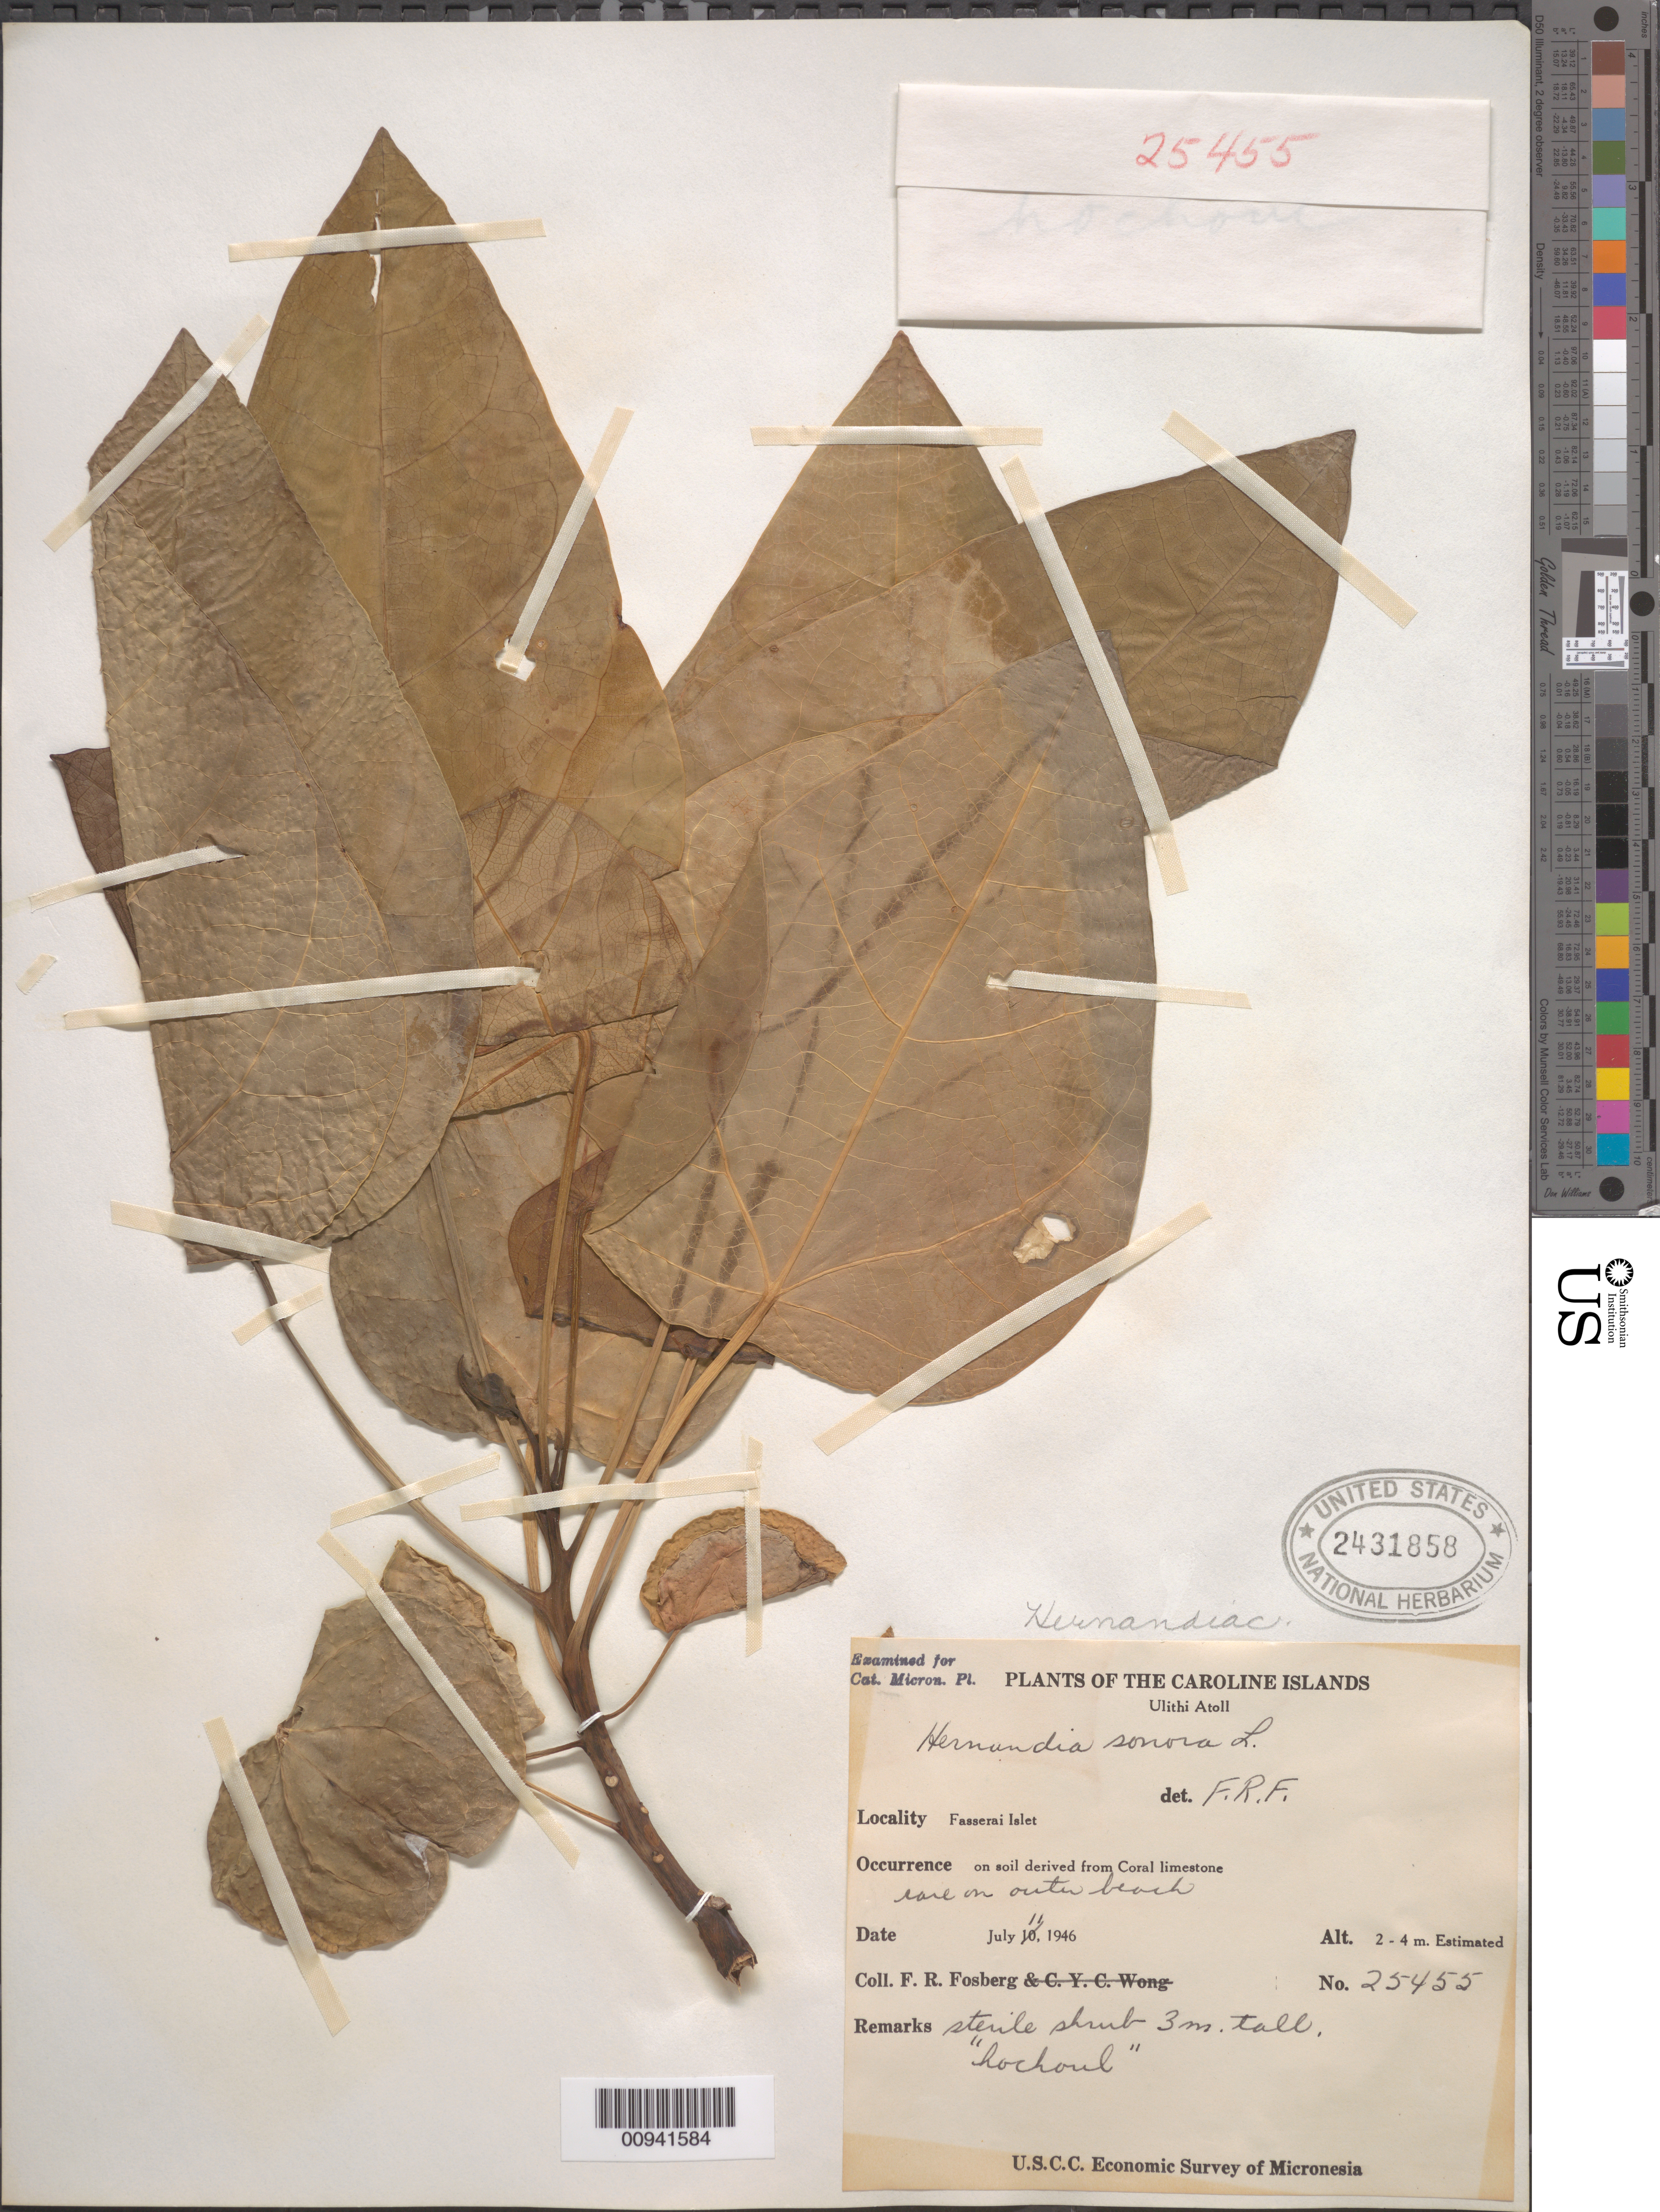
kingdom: Plantae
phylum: Tracheophyta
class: Magnoliopsida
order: Laurales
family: Hernandiaceae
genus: Hernandia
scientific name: Hernandia nymphaeifolia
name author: (C. Presl) Kubitzki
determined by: Strong, M. T., (US), Smithsonian Institution - National Museum of Natural History (UNITED STATES)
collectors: F. R. Fosberg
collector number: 25455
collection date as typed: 11 Jul 1946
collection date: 1946-07-11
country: Micronesia, Federated States of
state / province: Yap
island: Ulithi Atoll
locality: Fasserai Islet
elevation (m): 2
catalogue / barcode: US 2431858